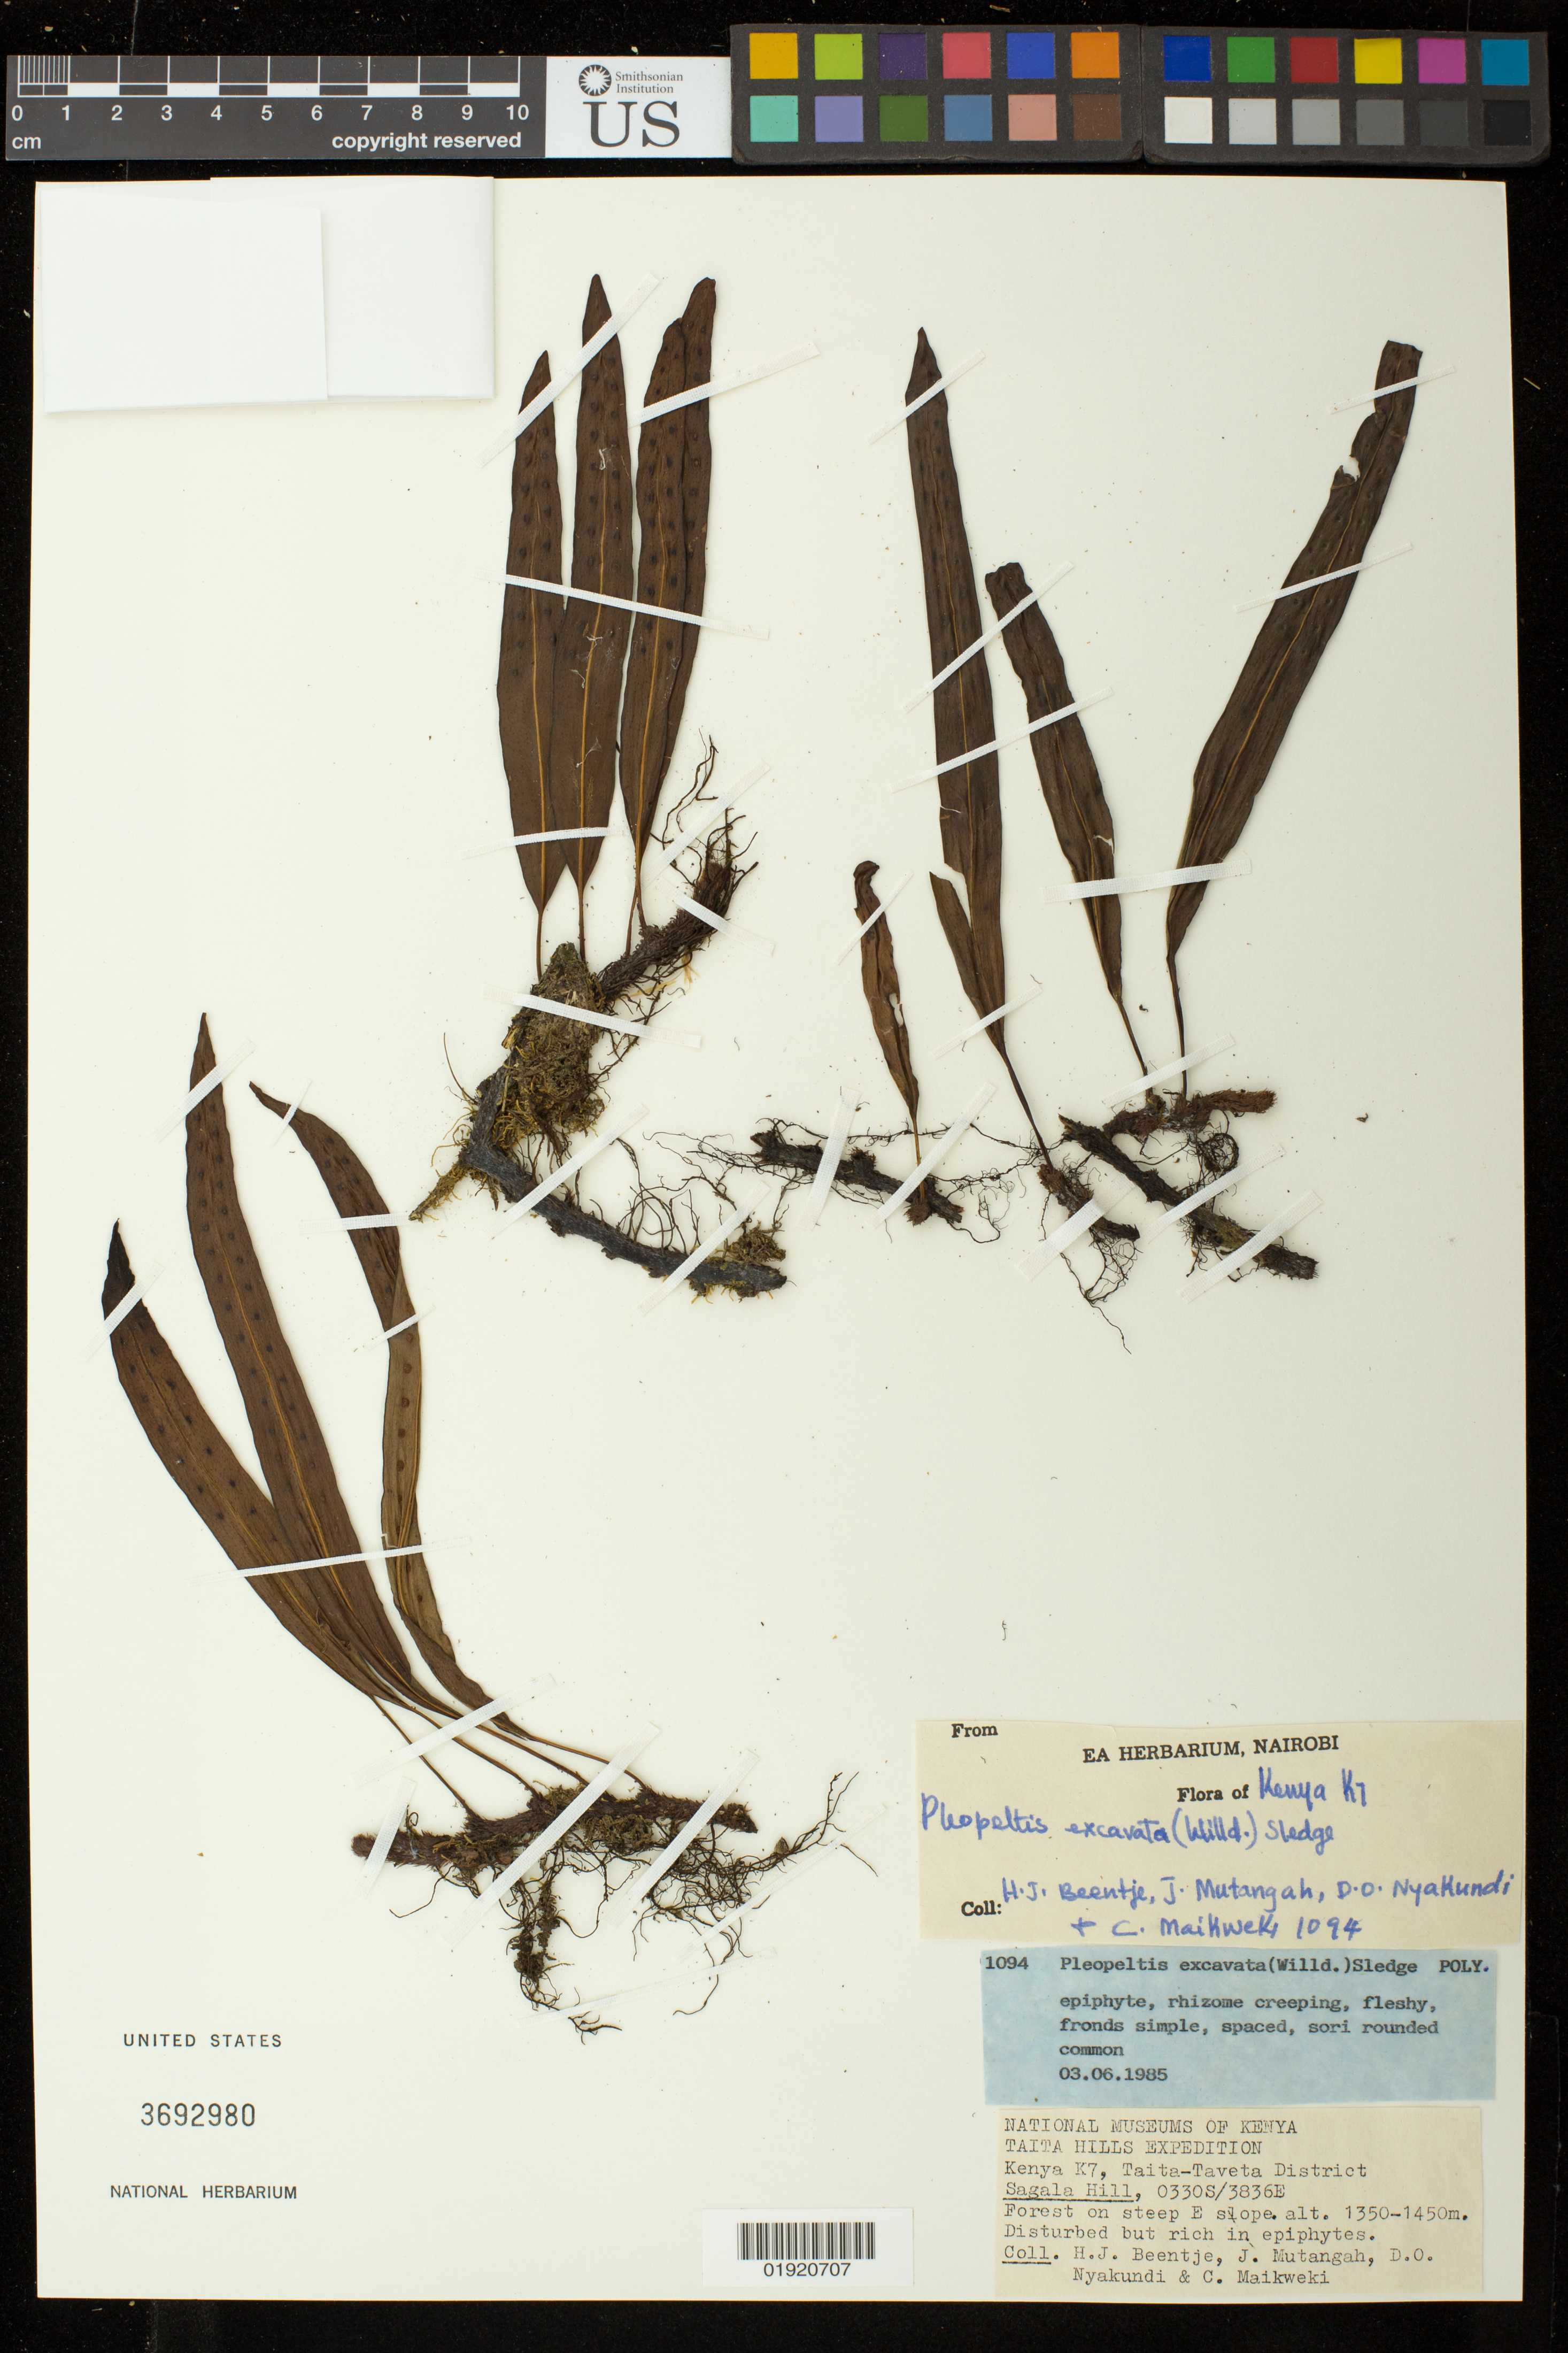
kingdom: Plantae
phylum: Tracheophyta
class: Polypodiopsida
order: Polypodiales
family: Polypodiaceae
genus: Lepisorus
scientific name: Lepisorus sp.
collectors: H. J. Beentje, J. Mutangah, D. Nyakundi & C. Maikweki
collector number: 1094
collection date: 1985-06-03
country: Kenya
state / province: Taita Taveta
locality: Kenya K7, Taita-Taveta District. Taita Hills. Sagala Hill.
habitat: Forest on steep E slope. Disturbed but rich in epiphytes.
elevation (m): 1350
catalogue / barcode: US 3692980